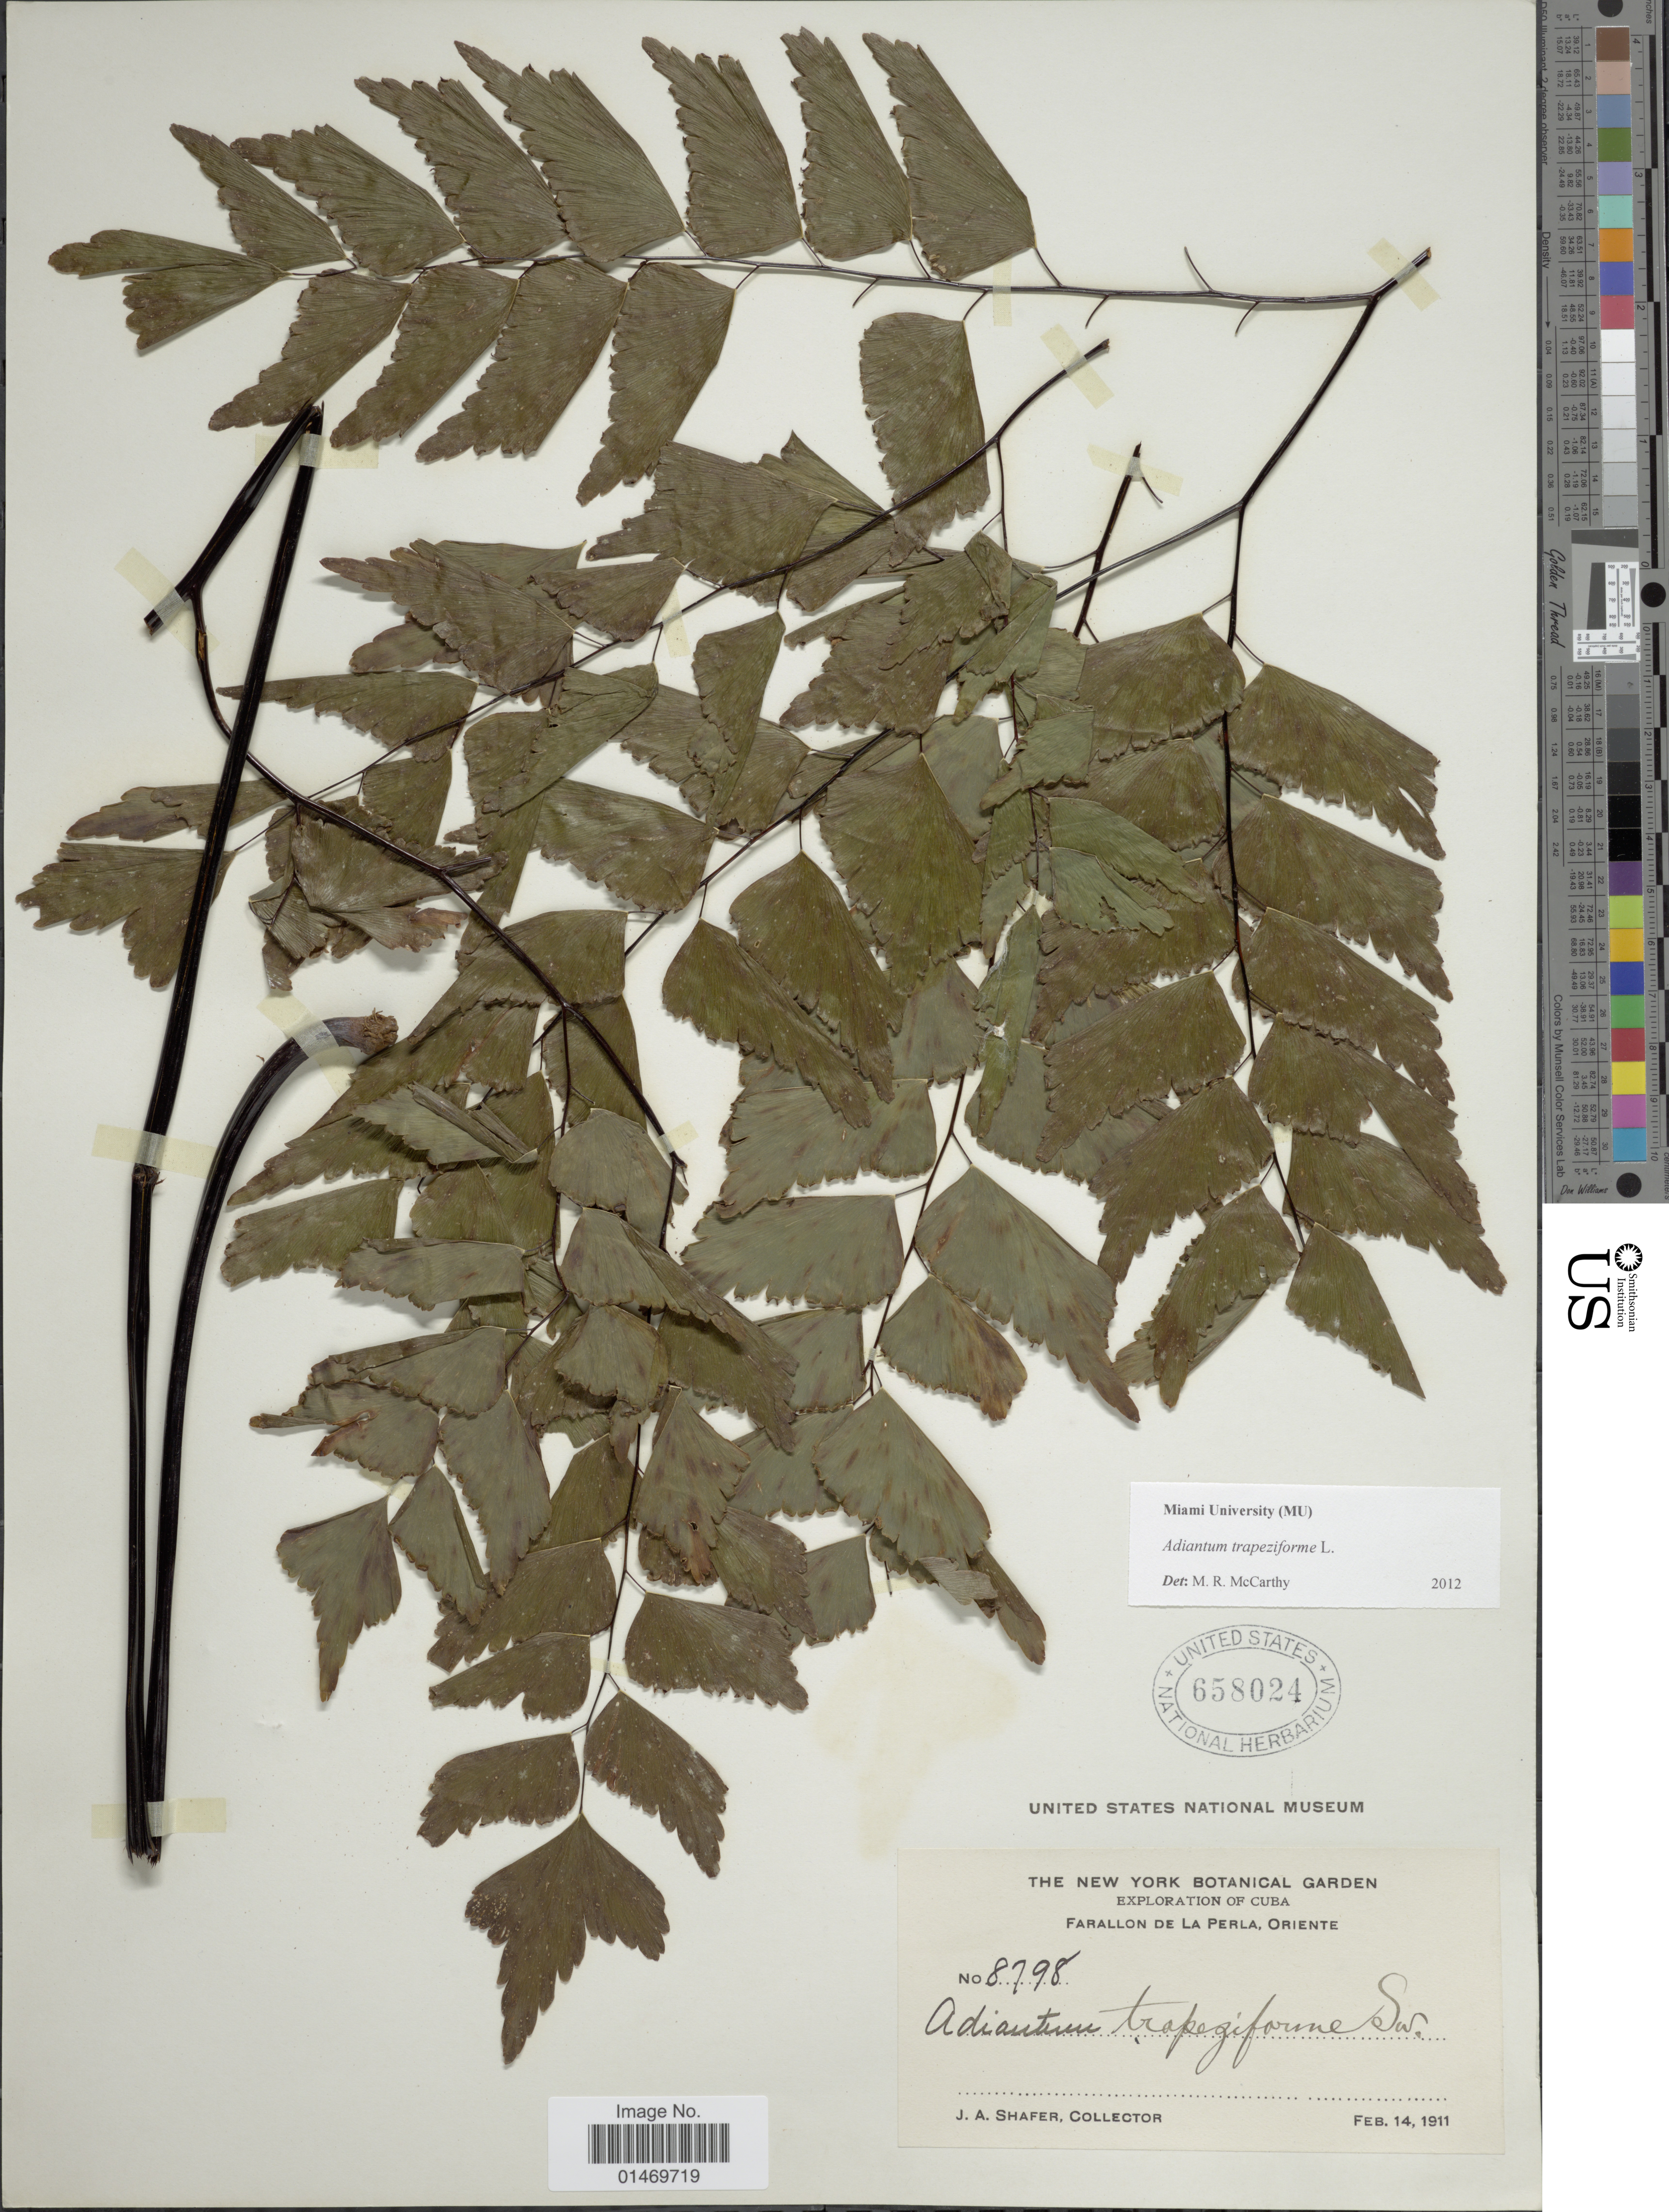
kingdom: Plantae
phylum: Tracheophyta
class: Polypodiopsida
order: Polypodiales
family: Pteridaceae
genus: Adiantum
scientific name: Adiantum trapeziforme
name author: L.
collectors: J. A. Shafer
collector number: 8798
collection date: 1911-02-14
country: Cuba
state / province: Oriente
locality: Cuba, Farallon de La Perla.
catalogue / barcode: US 658024